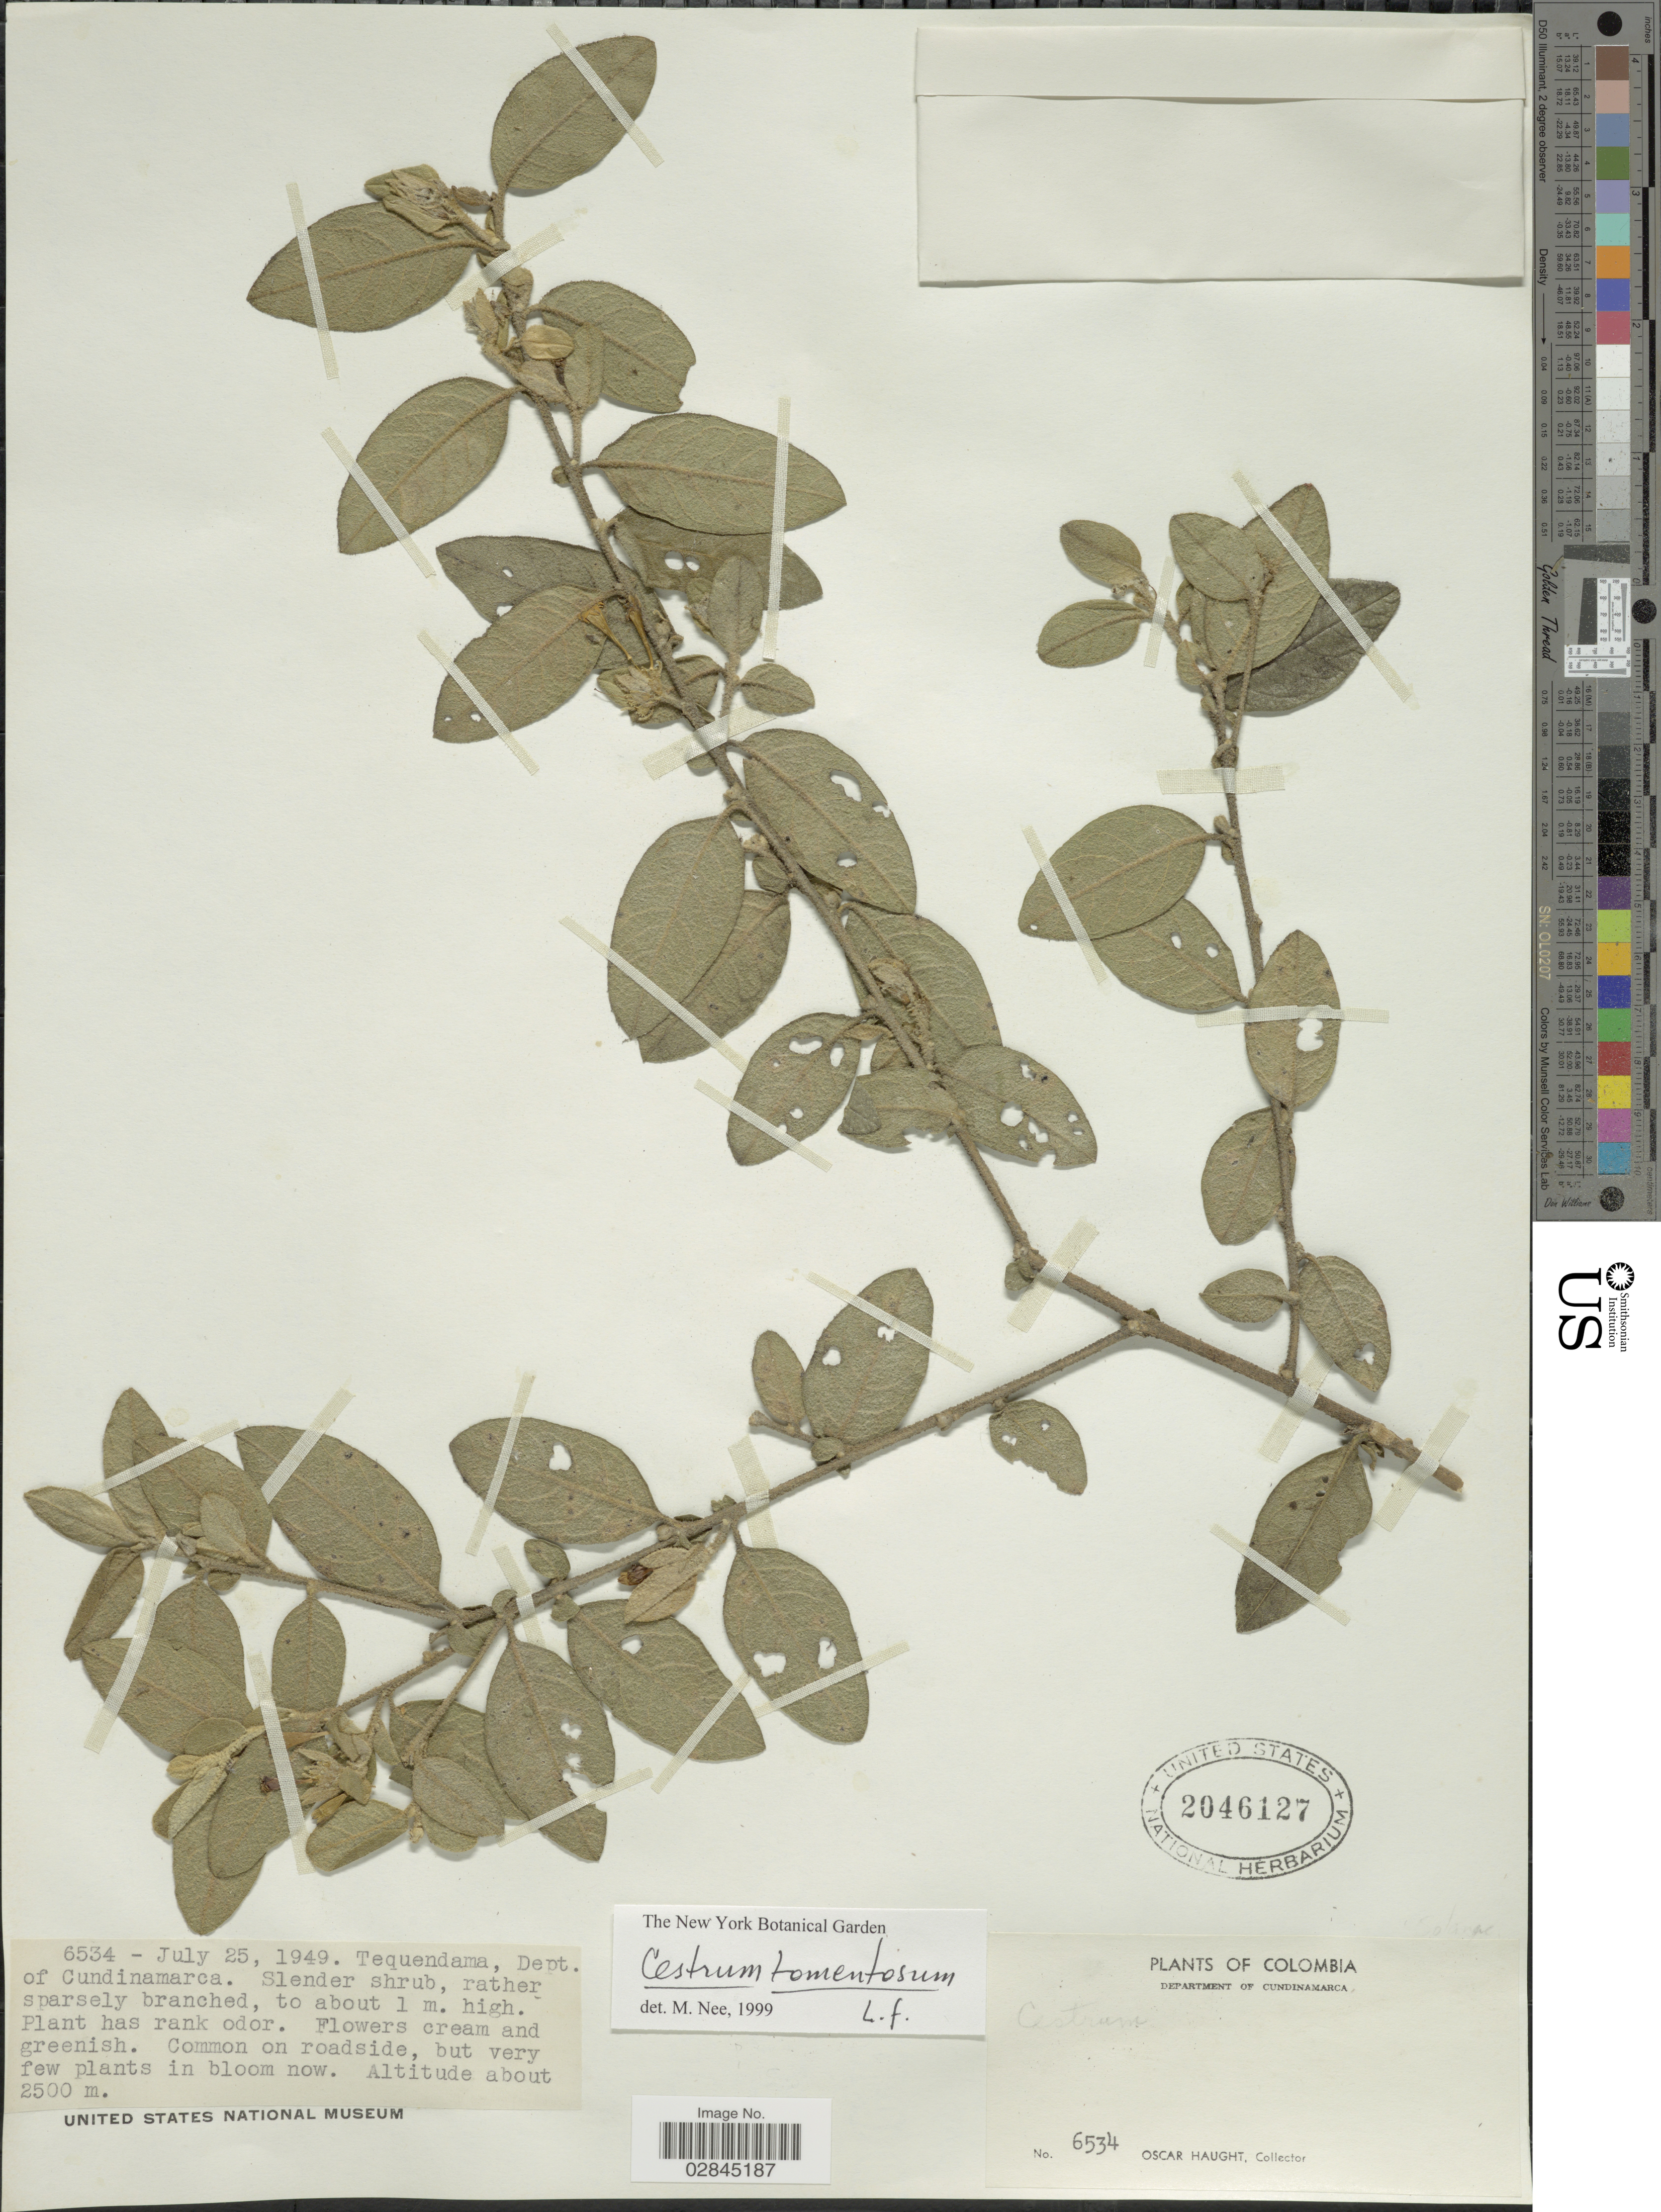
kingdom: Plantae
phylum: Tracheophyta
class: Magnoliopsida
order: Solanales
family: Solanaceae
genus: Cestrum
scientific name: Cestrum tomentosum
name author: L. f.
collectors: O. Haught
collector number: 6534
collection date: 1949-07-25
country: Colombia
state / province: Cundinamarca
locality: Tequendama, Dept. of Cundinamarca.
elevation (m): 2500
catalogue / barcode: US 2046127